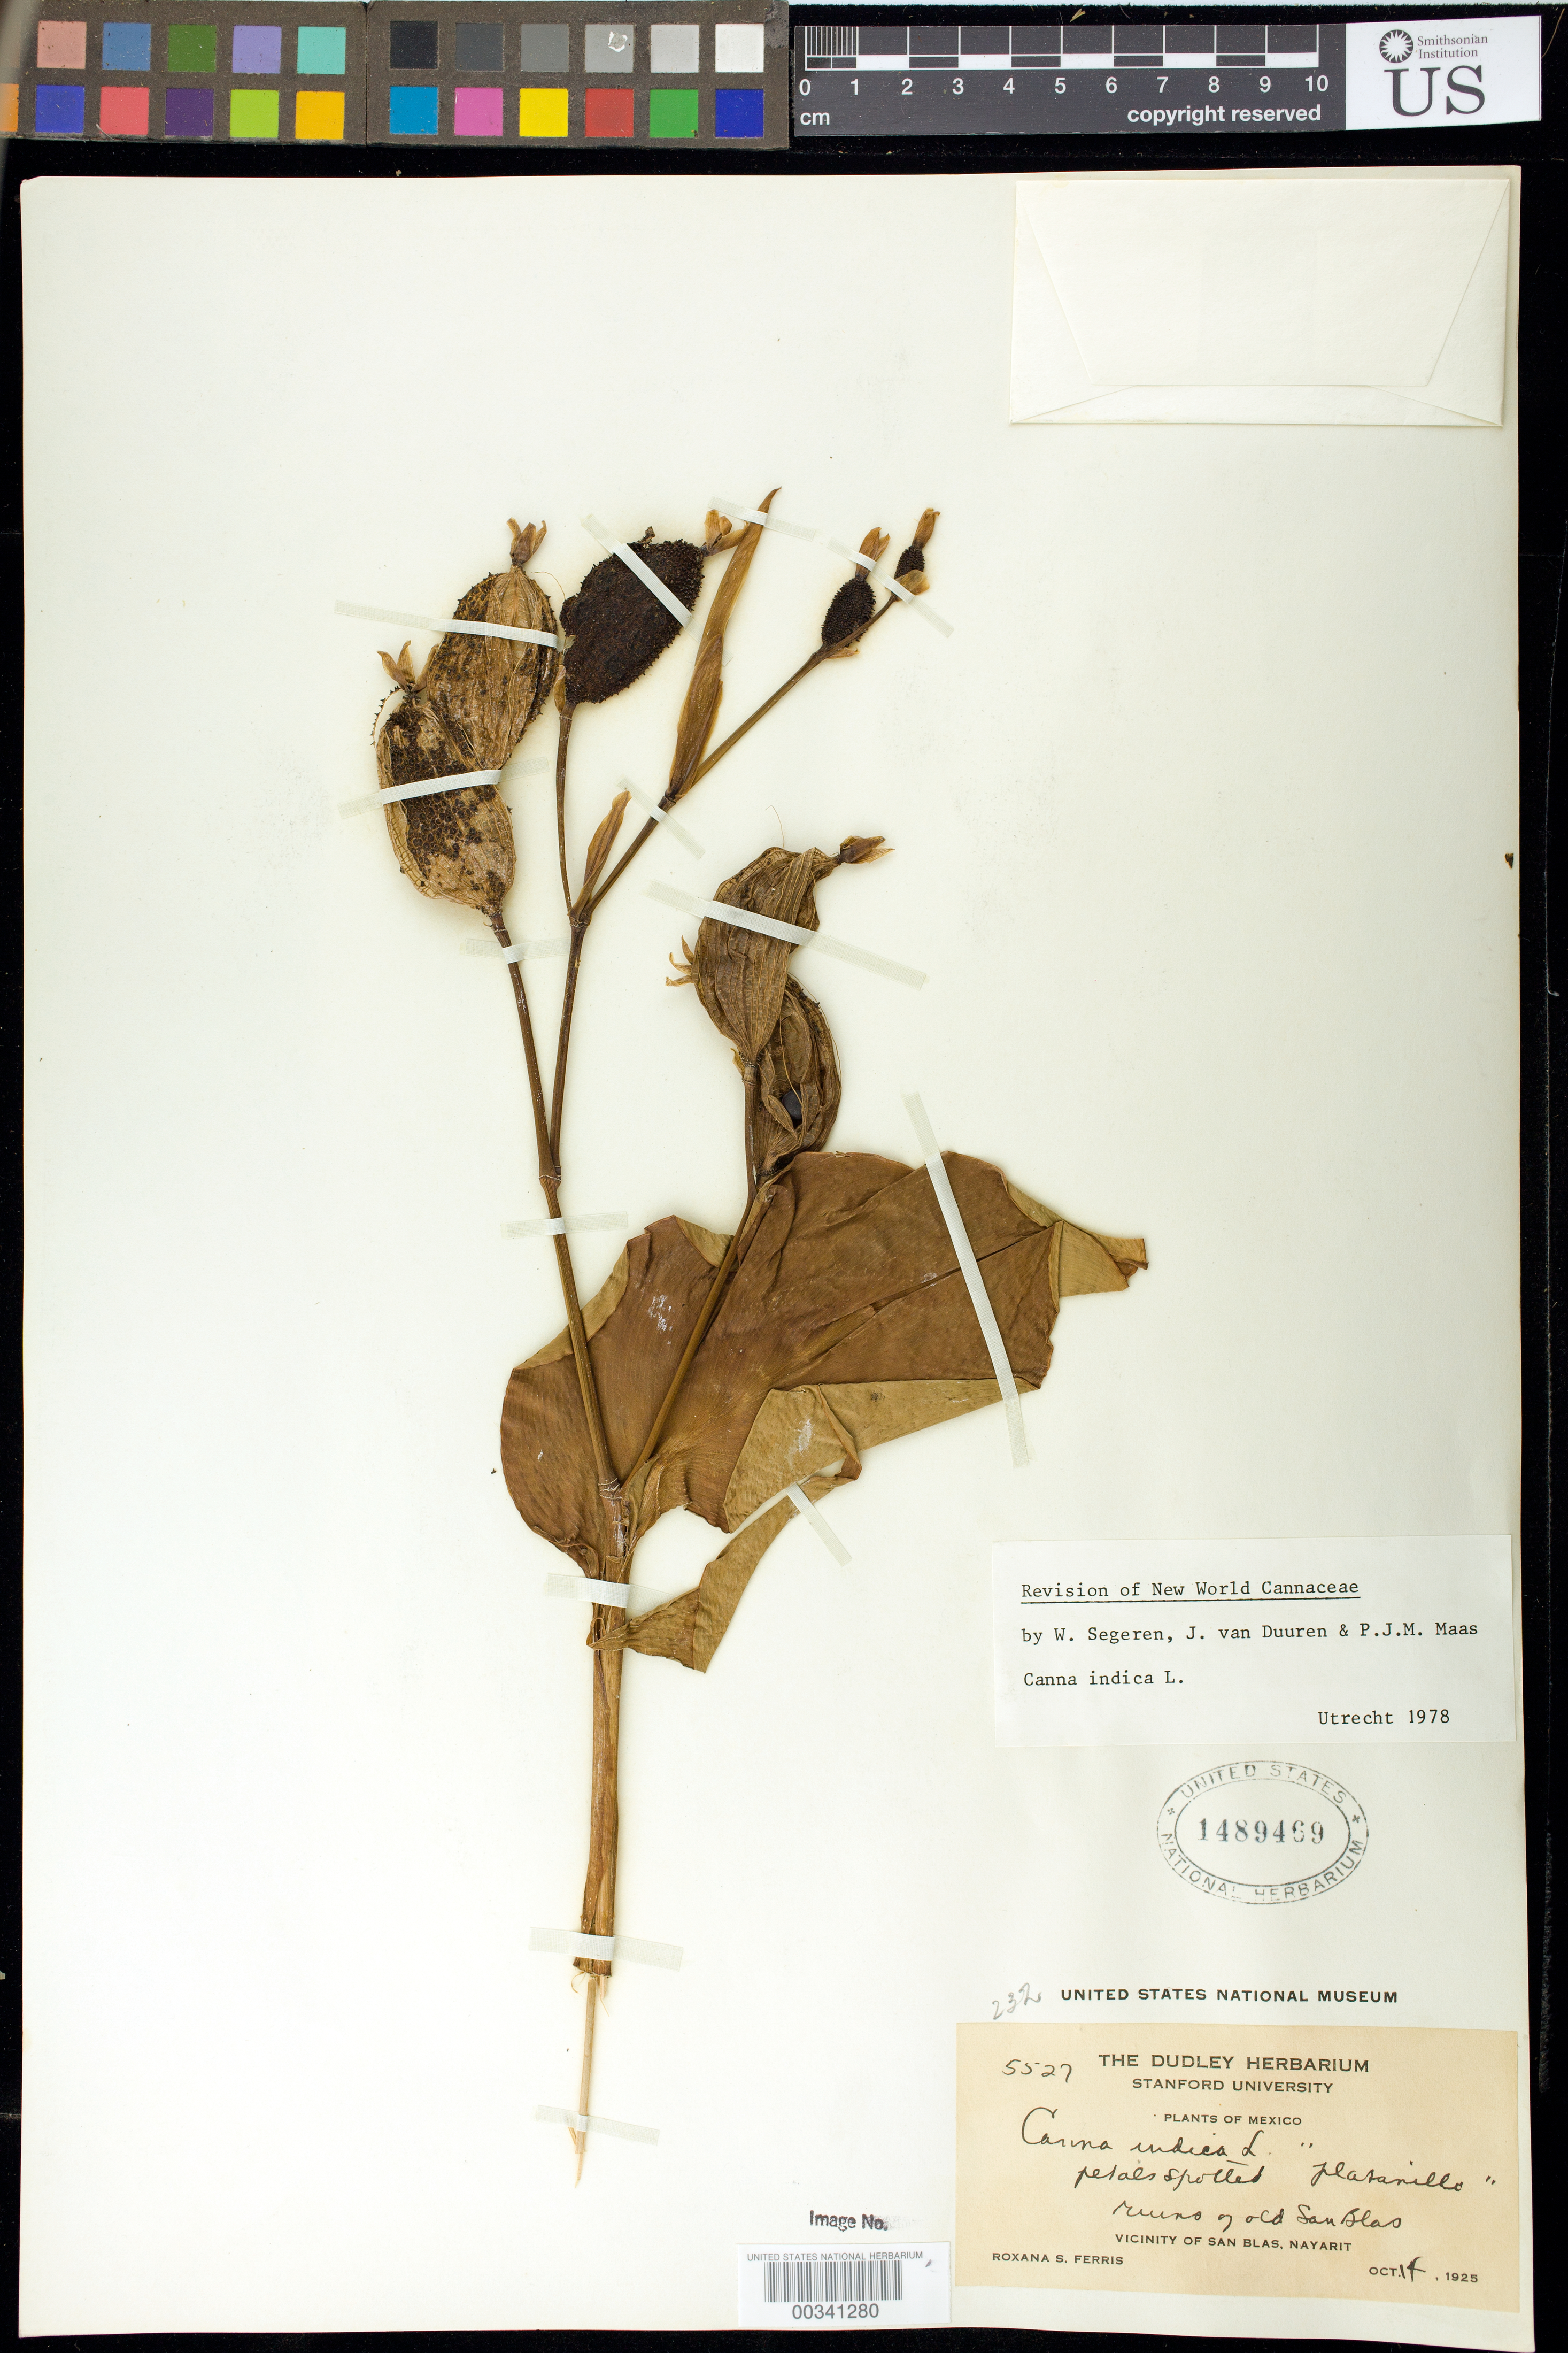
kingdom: Plantae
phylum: Tracheophyta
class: Liliopsida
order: Zingiberales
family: Cannaceae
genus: Canna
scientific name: Canna indica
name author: L.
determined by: Segeren, W.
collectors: R. S. Ferris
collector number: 5527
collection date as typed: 14 Oct 1925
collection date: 1925-10-14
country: Mexico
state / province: Nayarit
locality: Ruins of old San Blas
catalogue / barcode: US 1489469